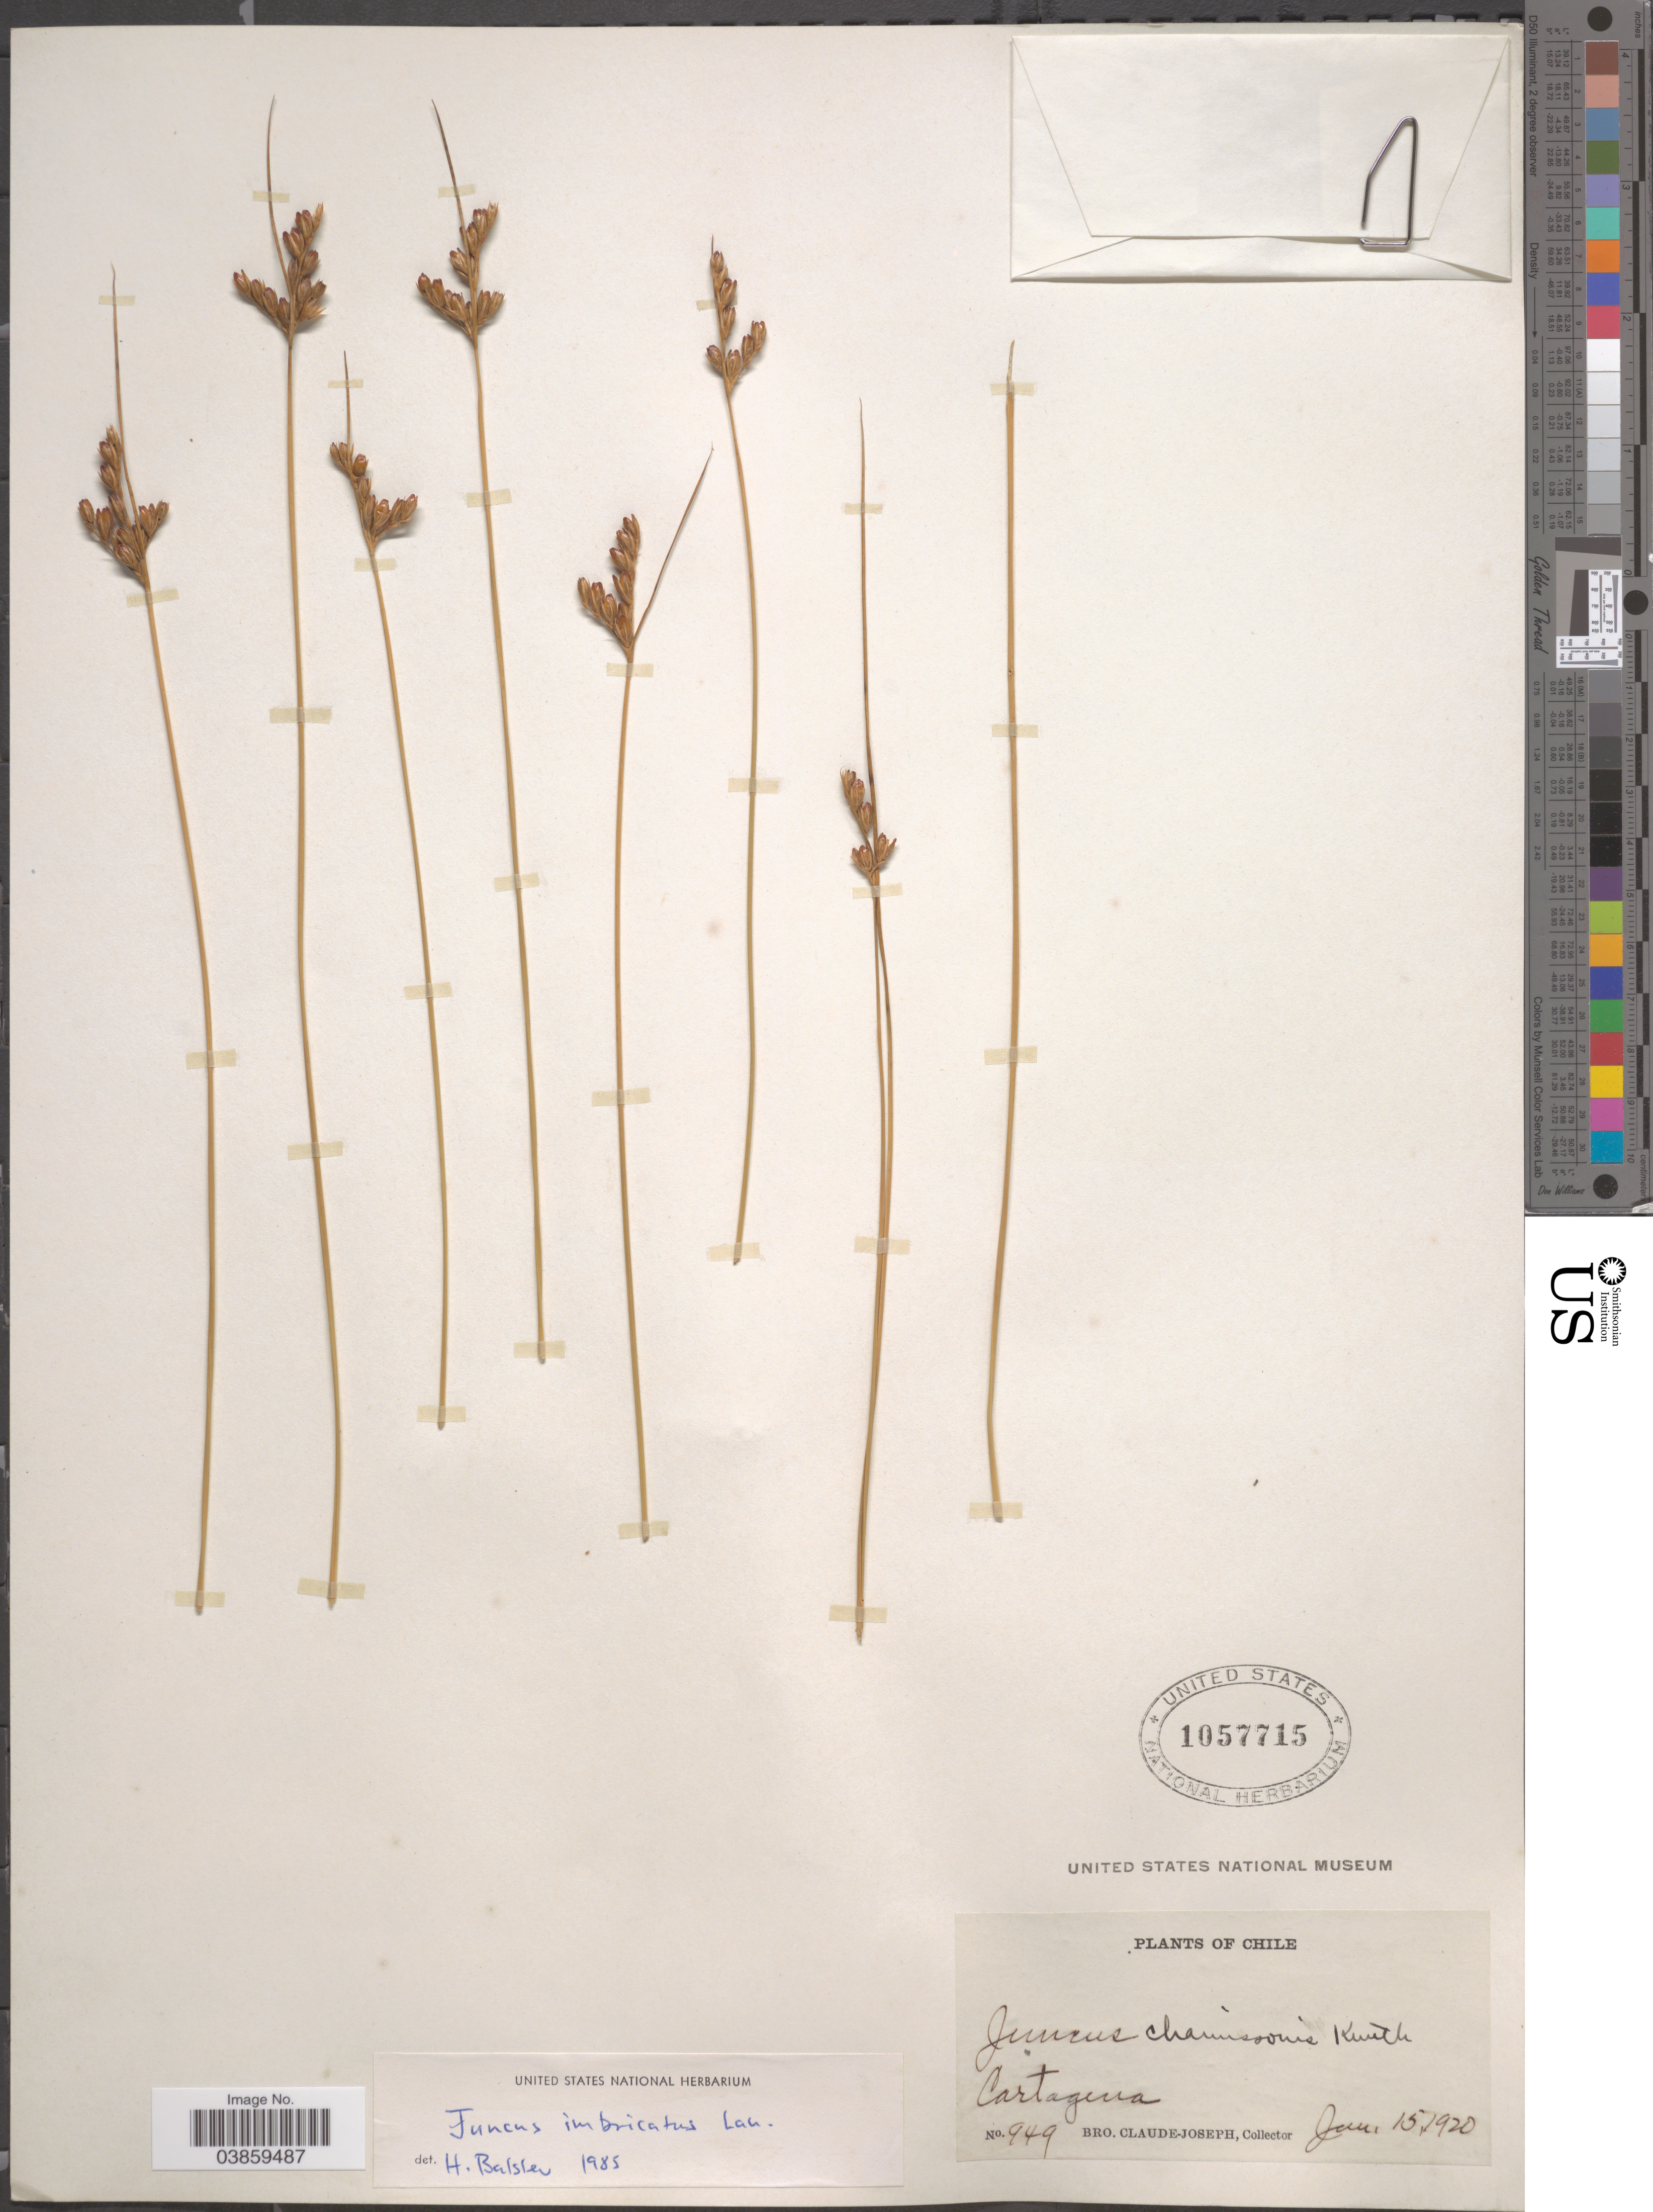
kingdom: Plantae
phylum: Tracheophyta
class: Liliopsida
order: Poales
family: Juncaceae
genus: Juncus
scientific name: Juncus imbricatus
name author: Laharpe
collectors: Bro. Claude-Joseph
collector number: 949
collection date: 1920-01-15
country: Chile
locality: Cartagena.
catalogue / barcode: US 1057715